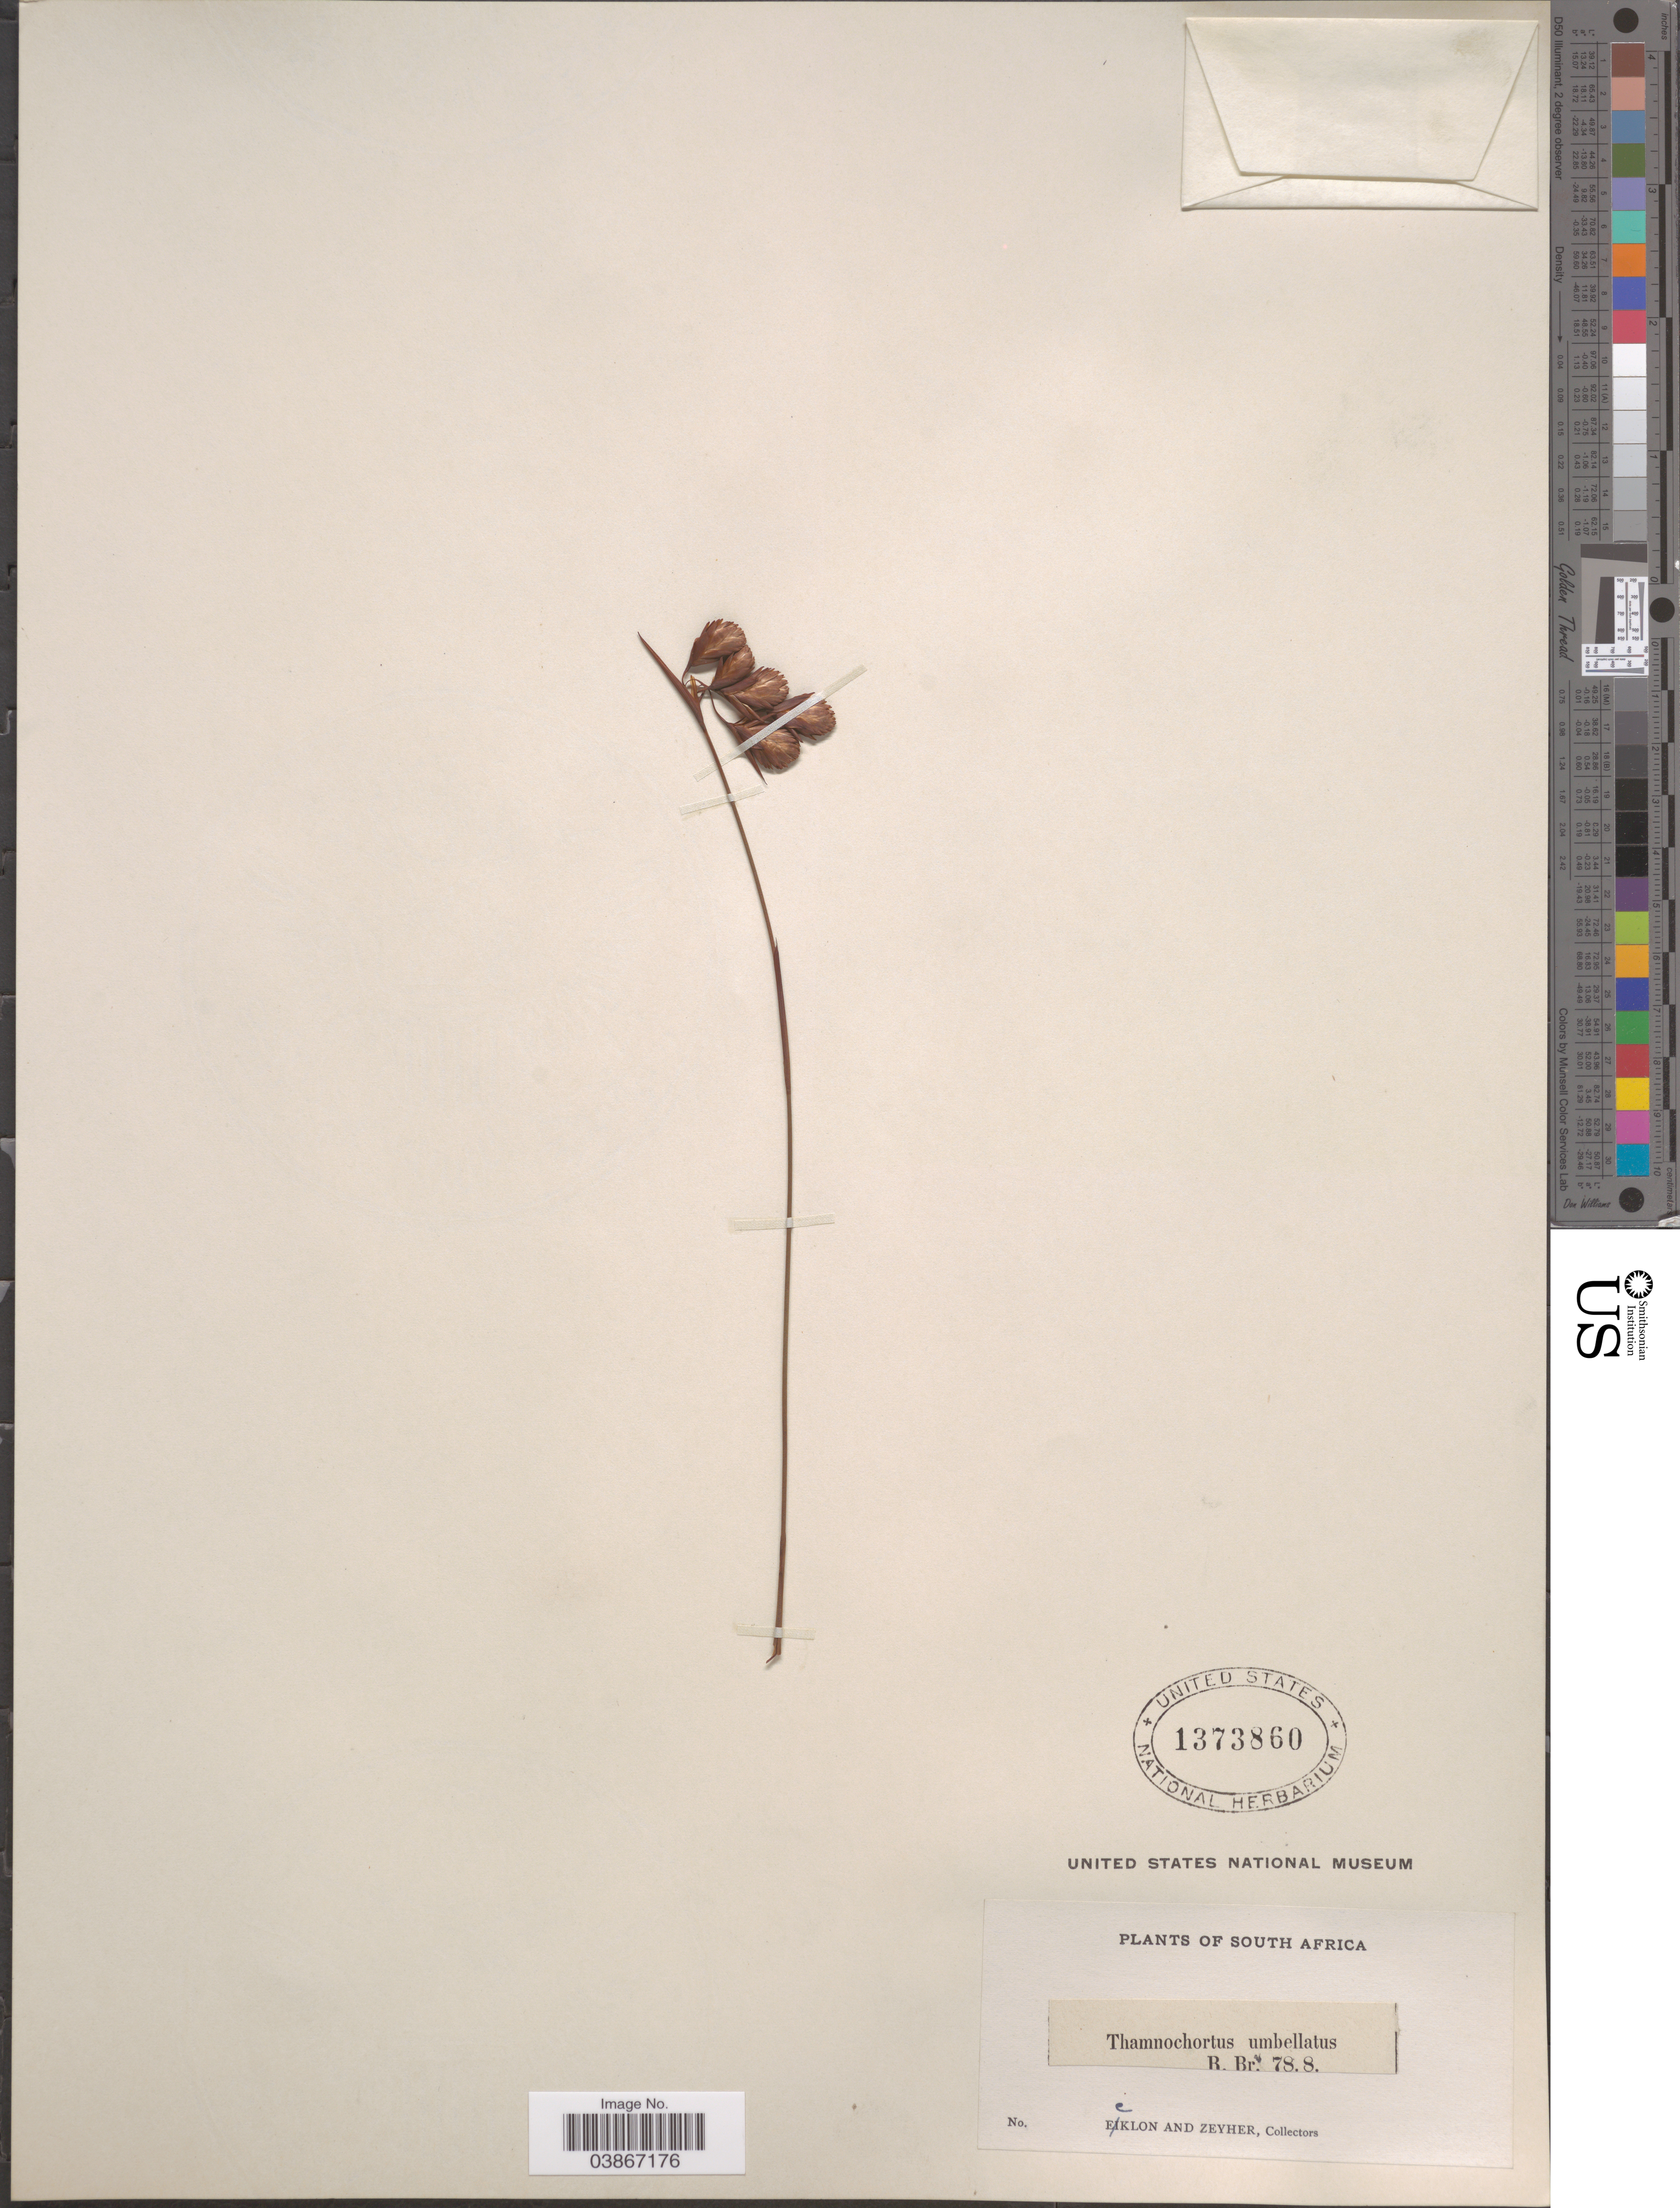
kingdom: Plantae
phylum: Tracheophyta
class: Liliopsida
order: Poales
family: Restionaceae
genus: Thamnochortus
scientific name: Thamnochortus umbellatus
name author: (Thunb.) Kunth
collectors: -. Ecklon & -. Zeyher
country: South Africa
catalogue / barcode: US 1373860